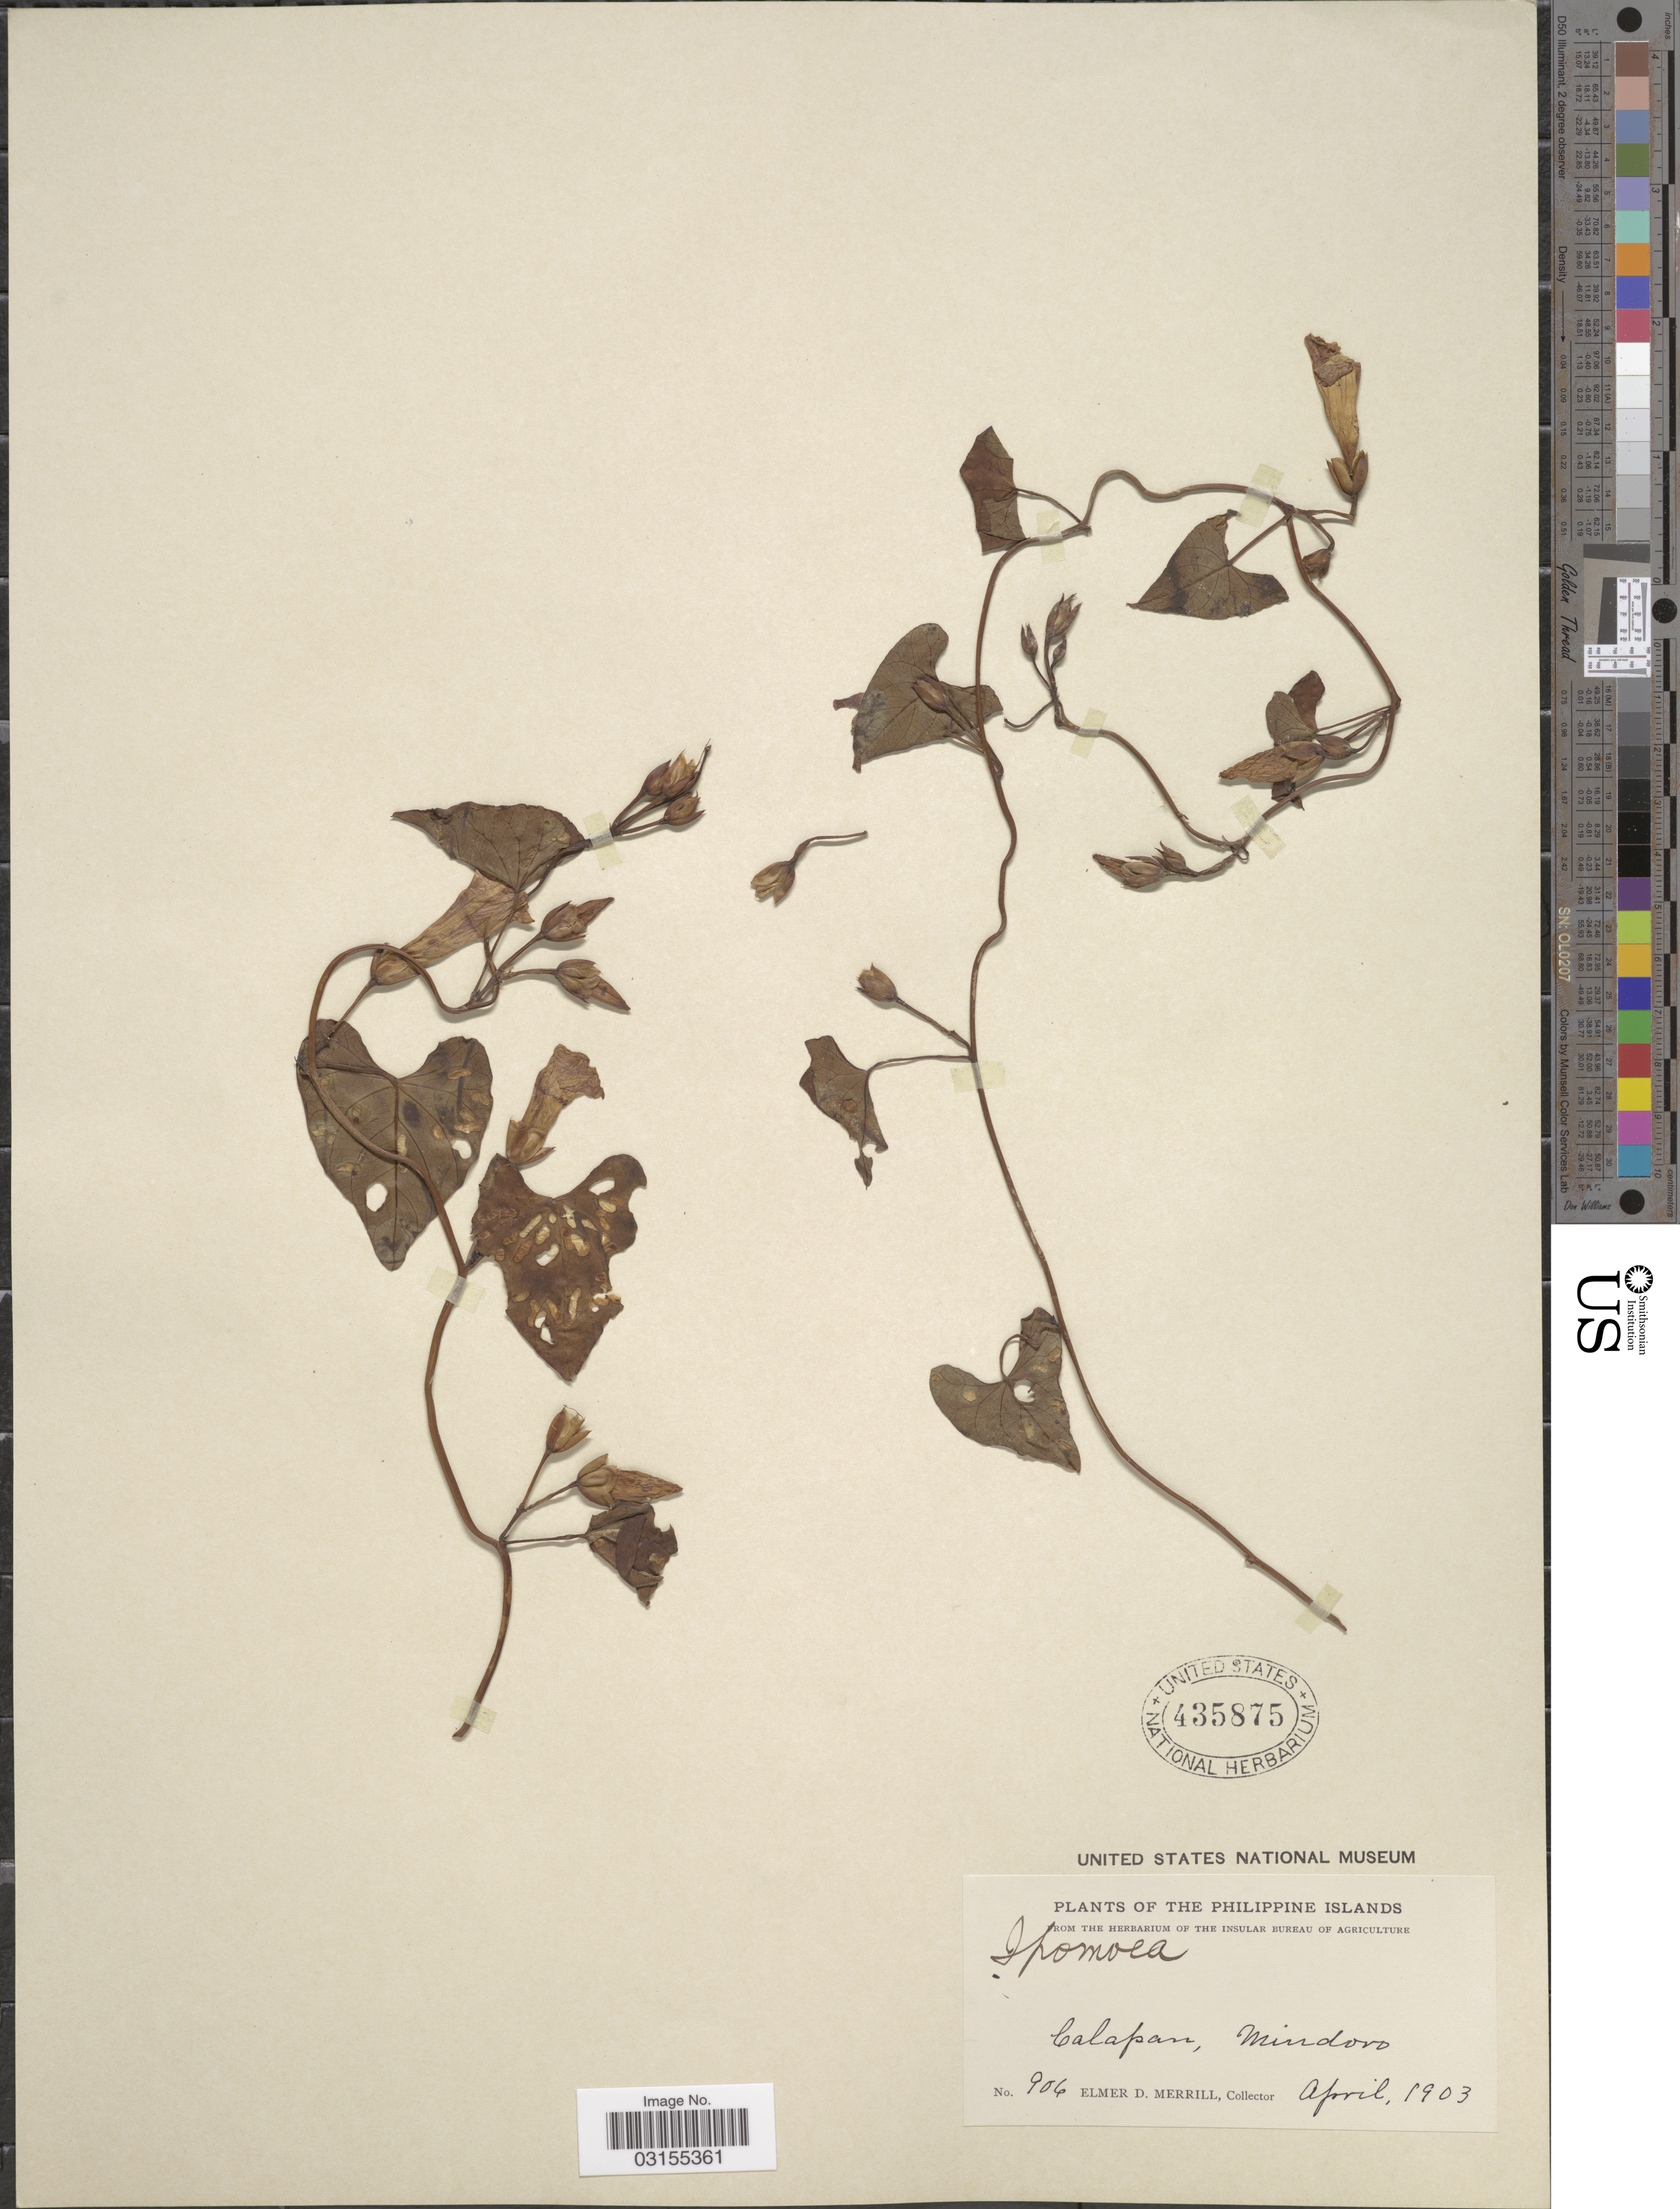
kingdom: Plantae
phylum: Tracheophyta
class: Magnoliopsida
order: Solanales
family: Convolvulaceae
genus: Ipomoea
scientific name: Ipomoea littoralis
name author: Blume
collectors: E. D. Merrill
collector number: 906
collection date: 1903-04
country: Philippines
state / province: Mimaropa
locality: The Philippine Islands. Calapan, Mindoro.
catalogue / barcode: US 435875